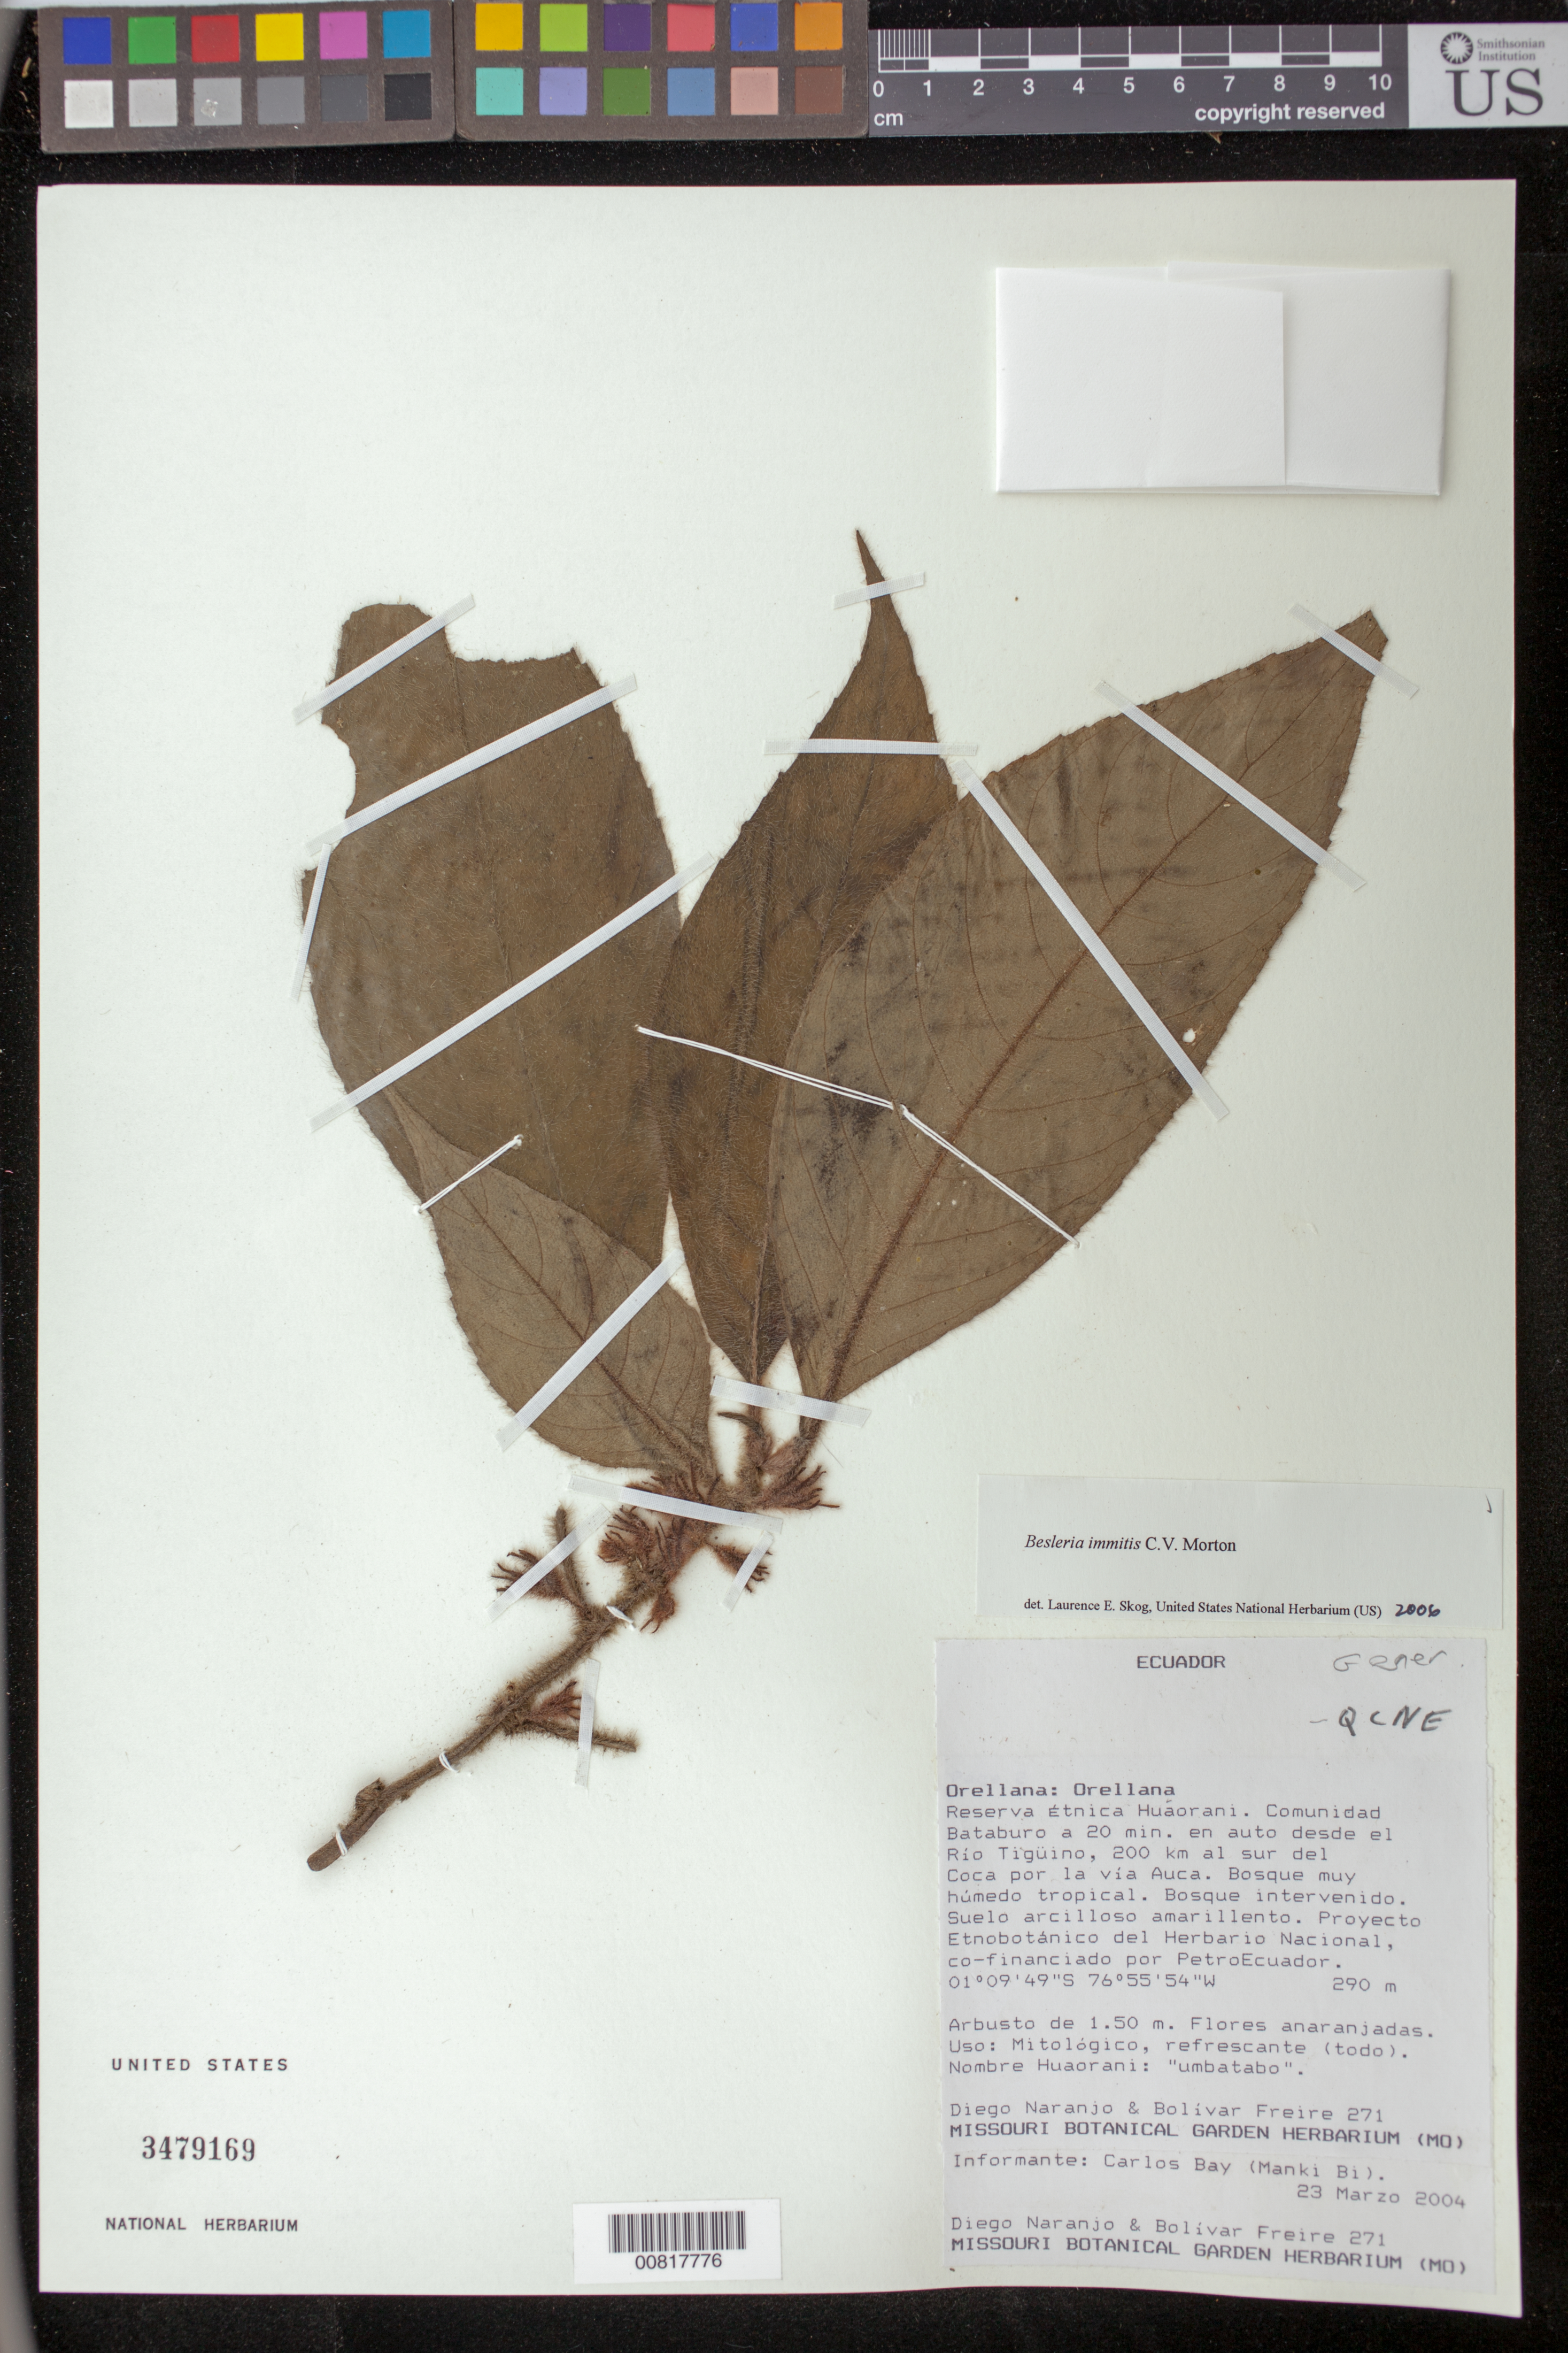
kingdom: Plantae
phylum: Tracheophyta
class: Magnoliopsida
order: Lamiales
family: Gesneriaceae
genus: Besleria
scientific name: Besleria immitis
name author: C.V. Morton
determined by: Skog, Laurence E.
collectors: D. Naranjo & B. Freire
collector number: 271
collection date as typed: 23 Mar 2004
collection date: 2004-03-23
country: Ecuador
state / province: Orellana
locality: Orellana: Orellana. Reserva Etnica Huaorani. Comunidad Bataburo a 20 min. en auto desde el Rio Tiguino, 200 km al sur del Coca por la via Auca.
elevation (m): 290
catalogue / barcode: US 3479169